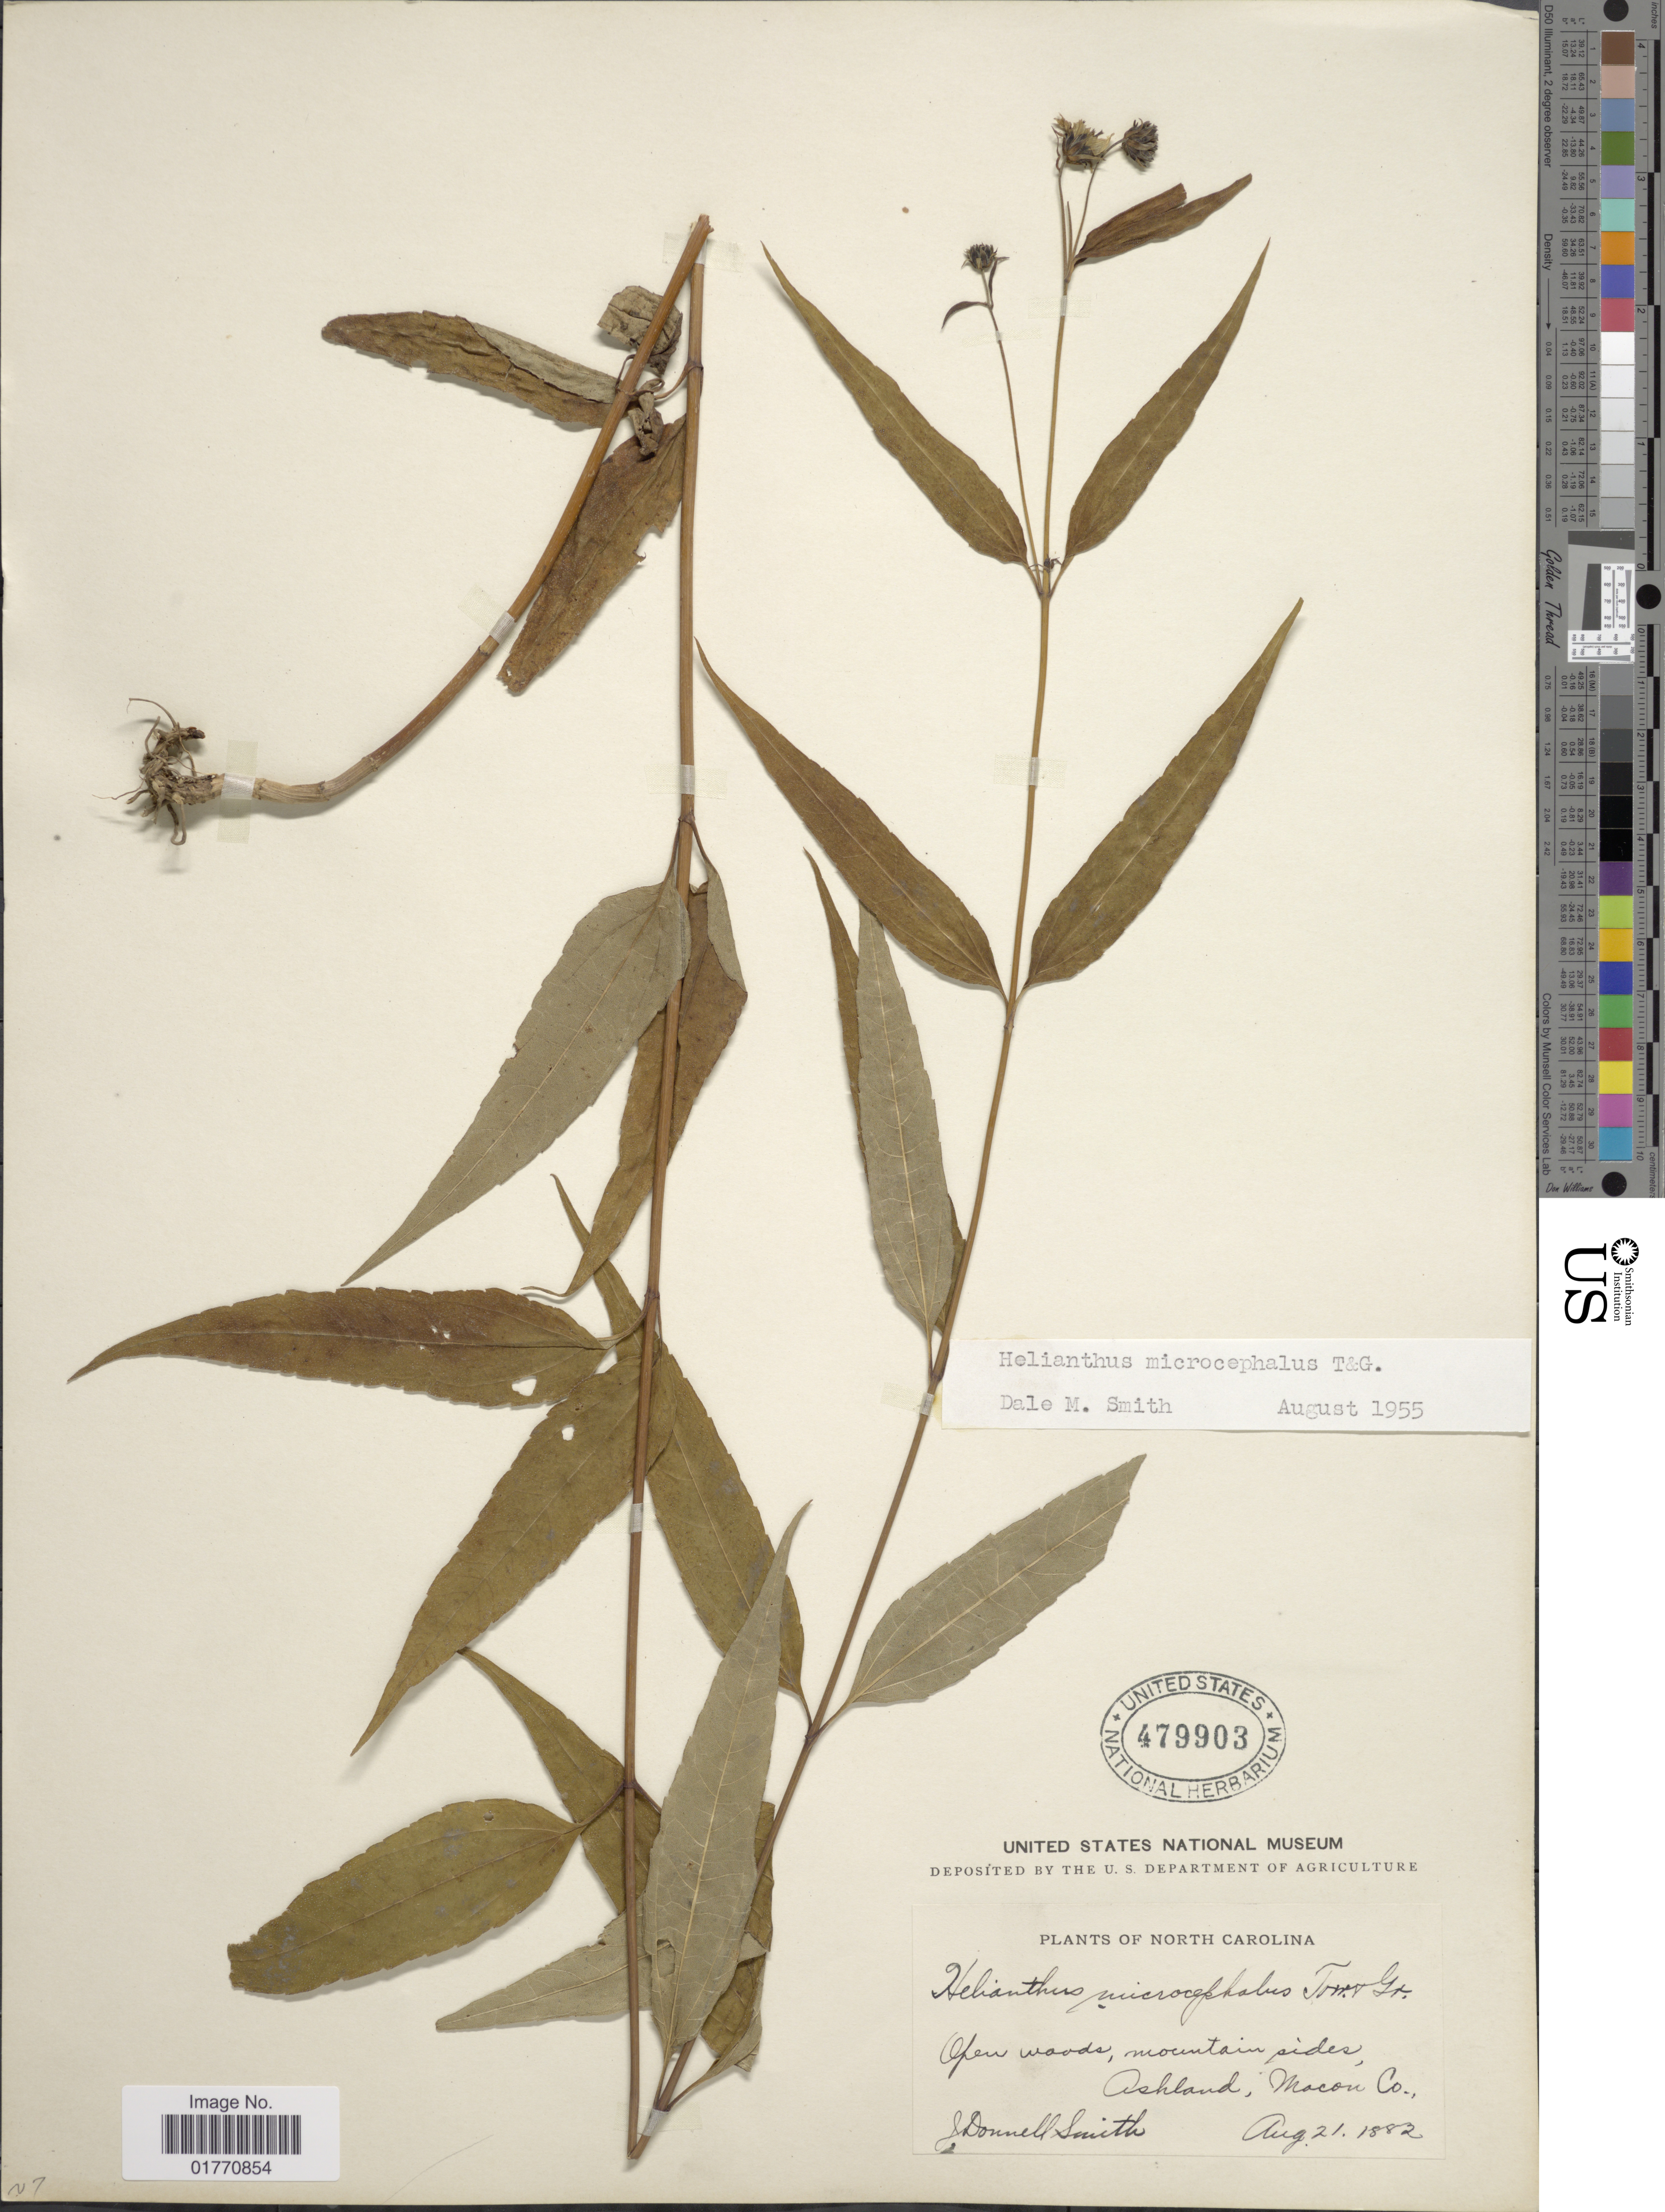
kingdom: Plantae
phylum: Tracheophyta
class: Magnoliopsida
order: Asterales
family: Asteraceae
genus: Helianthus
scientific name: Helianthus microcephalus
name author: Torr. & A. Gray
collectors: J. Donnell Smith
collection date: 1882-08-21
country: United States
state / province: North Carolina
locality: Open woods, mountain sides, Ashland, Macon Co.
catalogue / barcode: US 479903